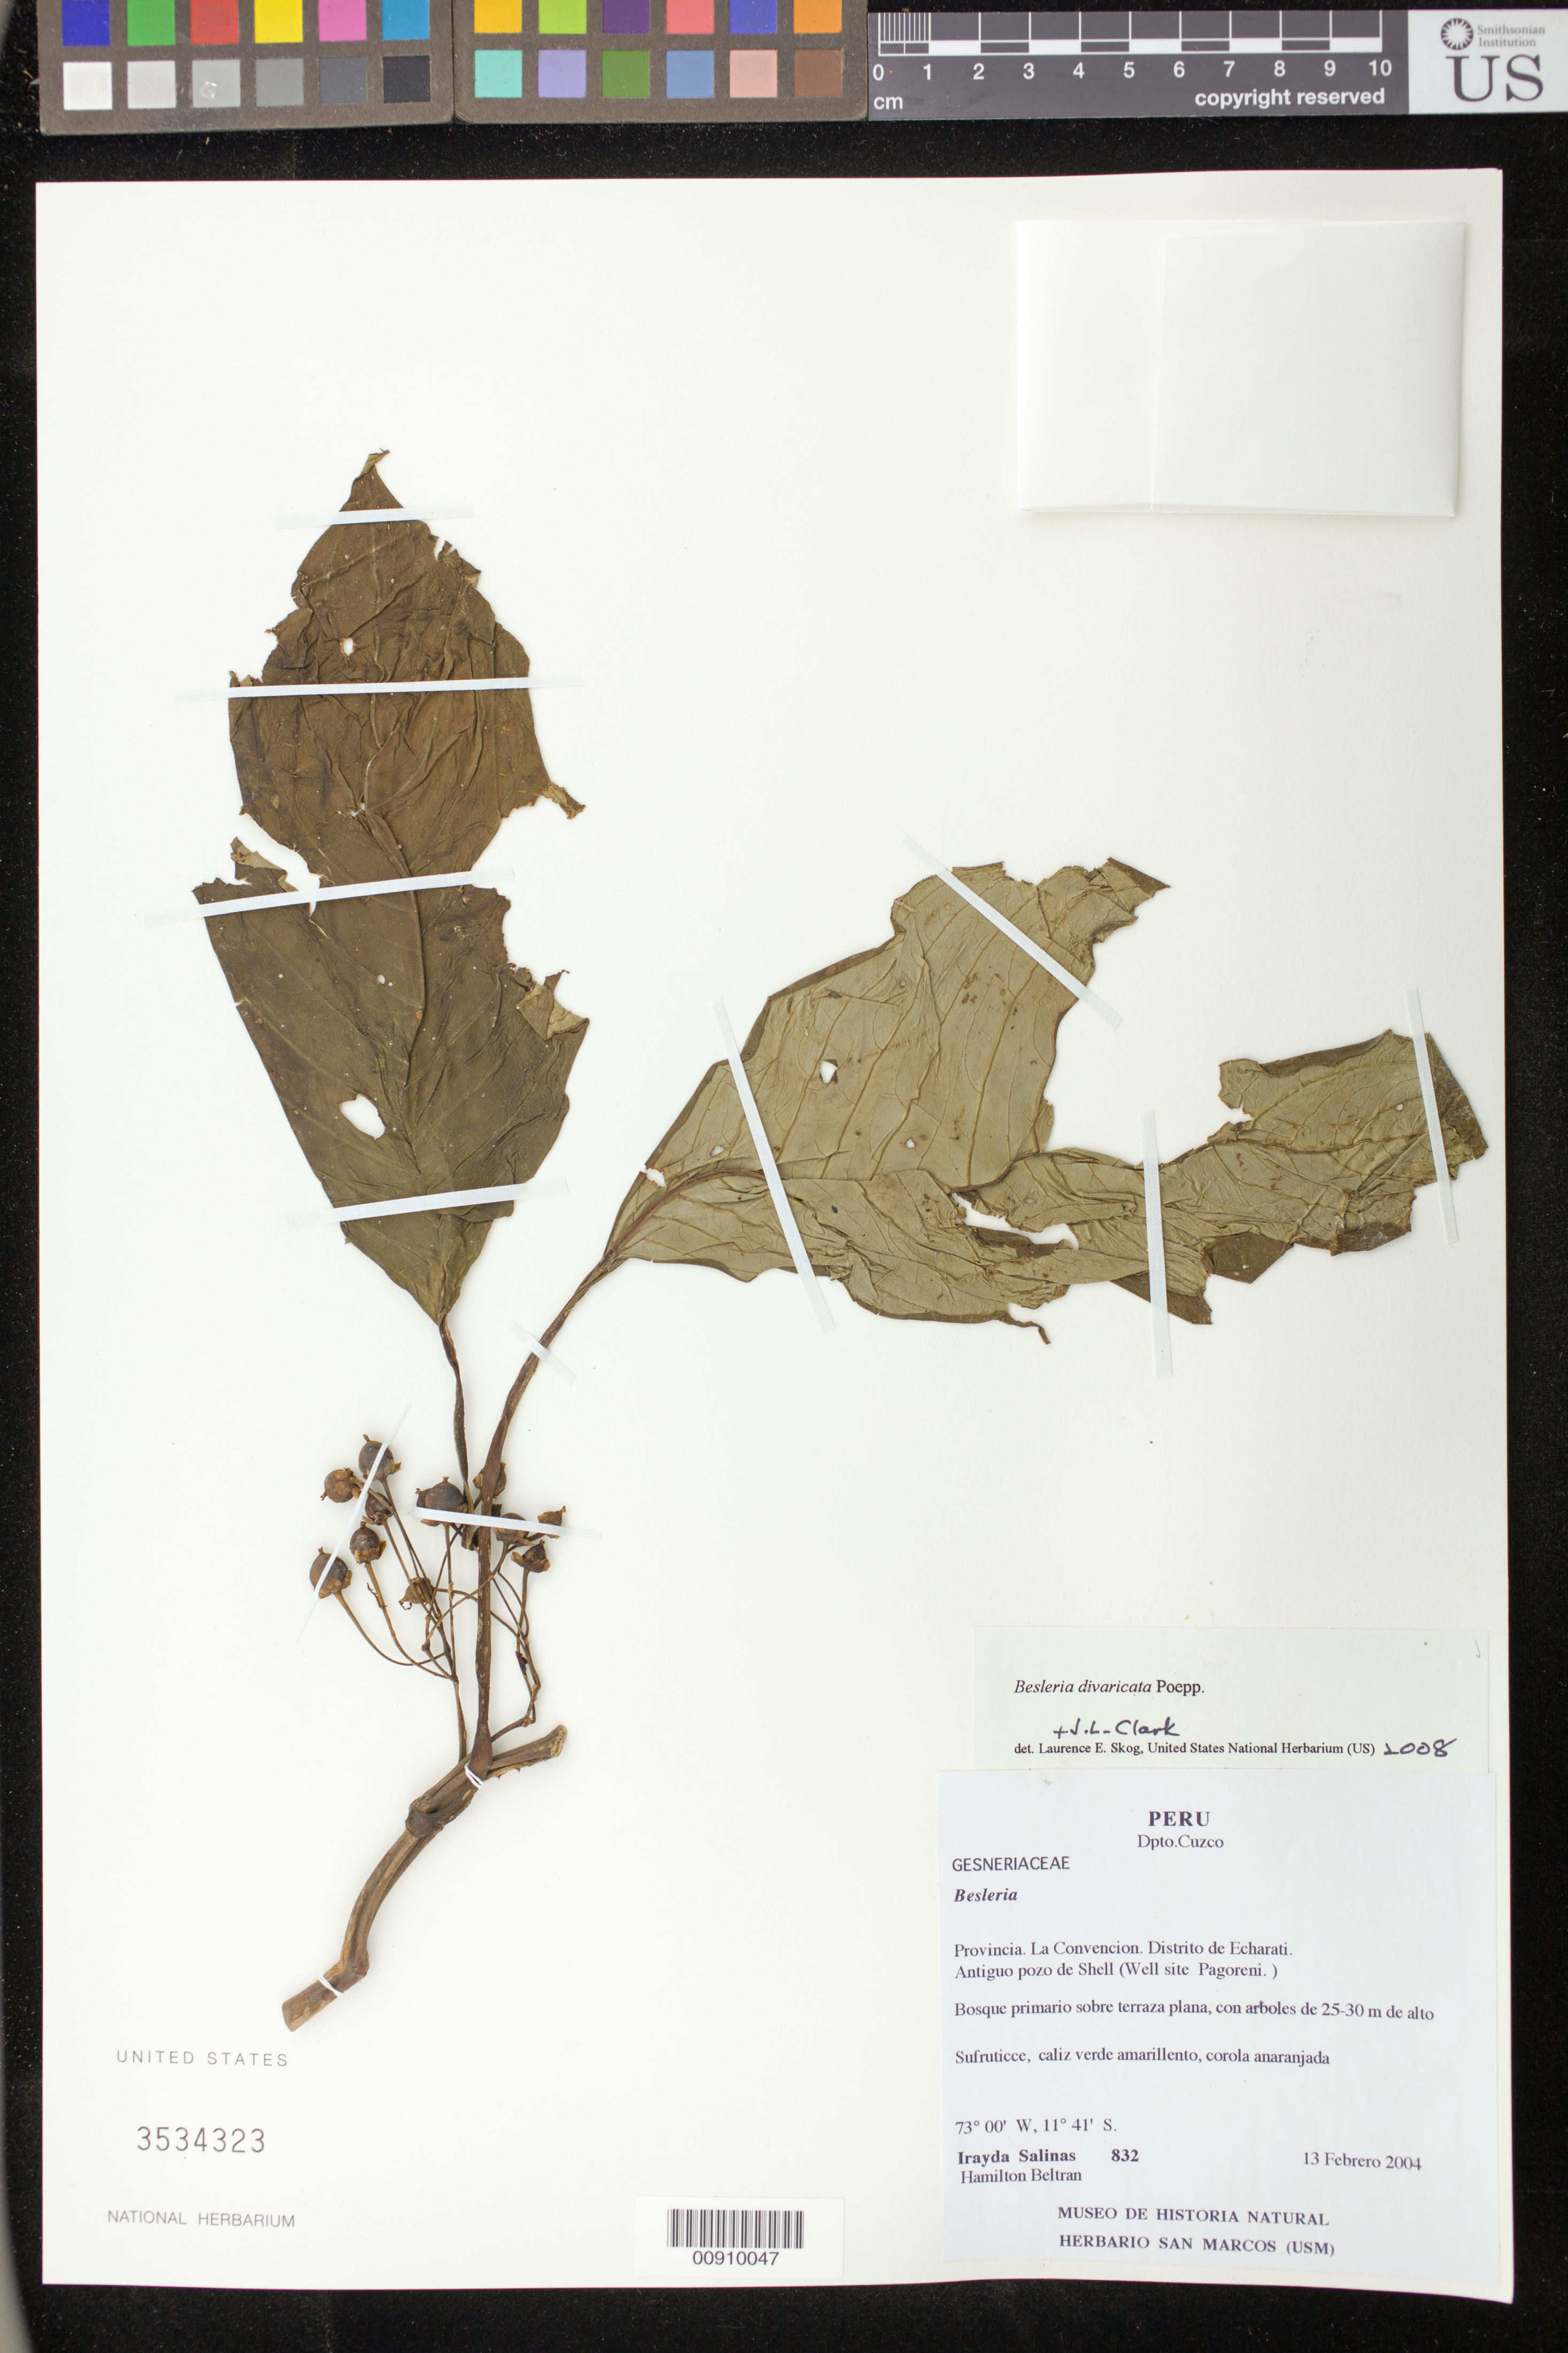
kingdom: Plantae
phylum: Tracheophyta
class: Magnoliopsida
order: Lamiales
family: Gesneriaceae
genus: Besleria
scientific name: Besleria divaricata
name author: Poepp.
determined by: Clark, J. L.; Skog, Laurence E.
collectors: I. Salinas & H. Beltran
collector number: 832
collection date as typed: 13 Feb 2004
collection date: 2004-02-13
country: Peru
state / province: Cusco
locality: Prov. La Convencion, Distrito de Echarati. Antiguo pozo de Shell (Well site Pagoreni)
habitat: Bosque primario sobre terraza plana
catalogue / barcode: US 3534323